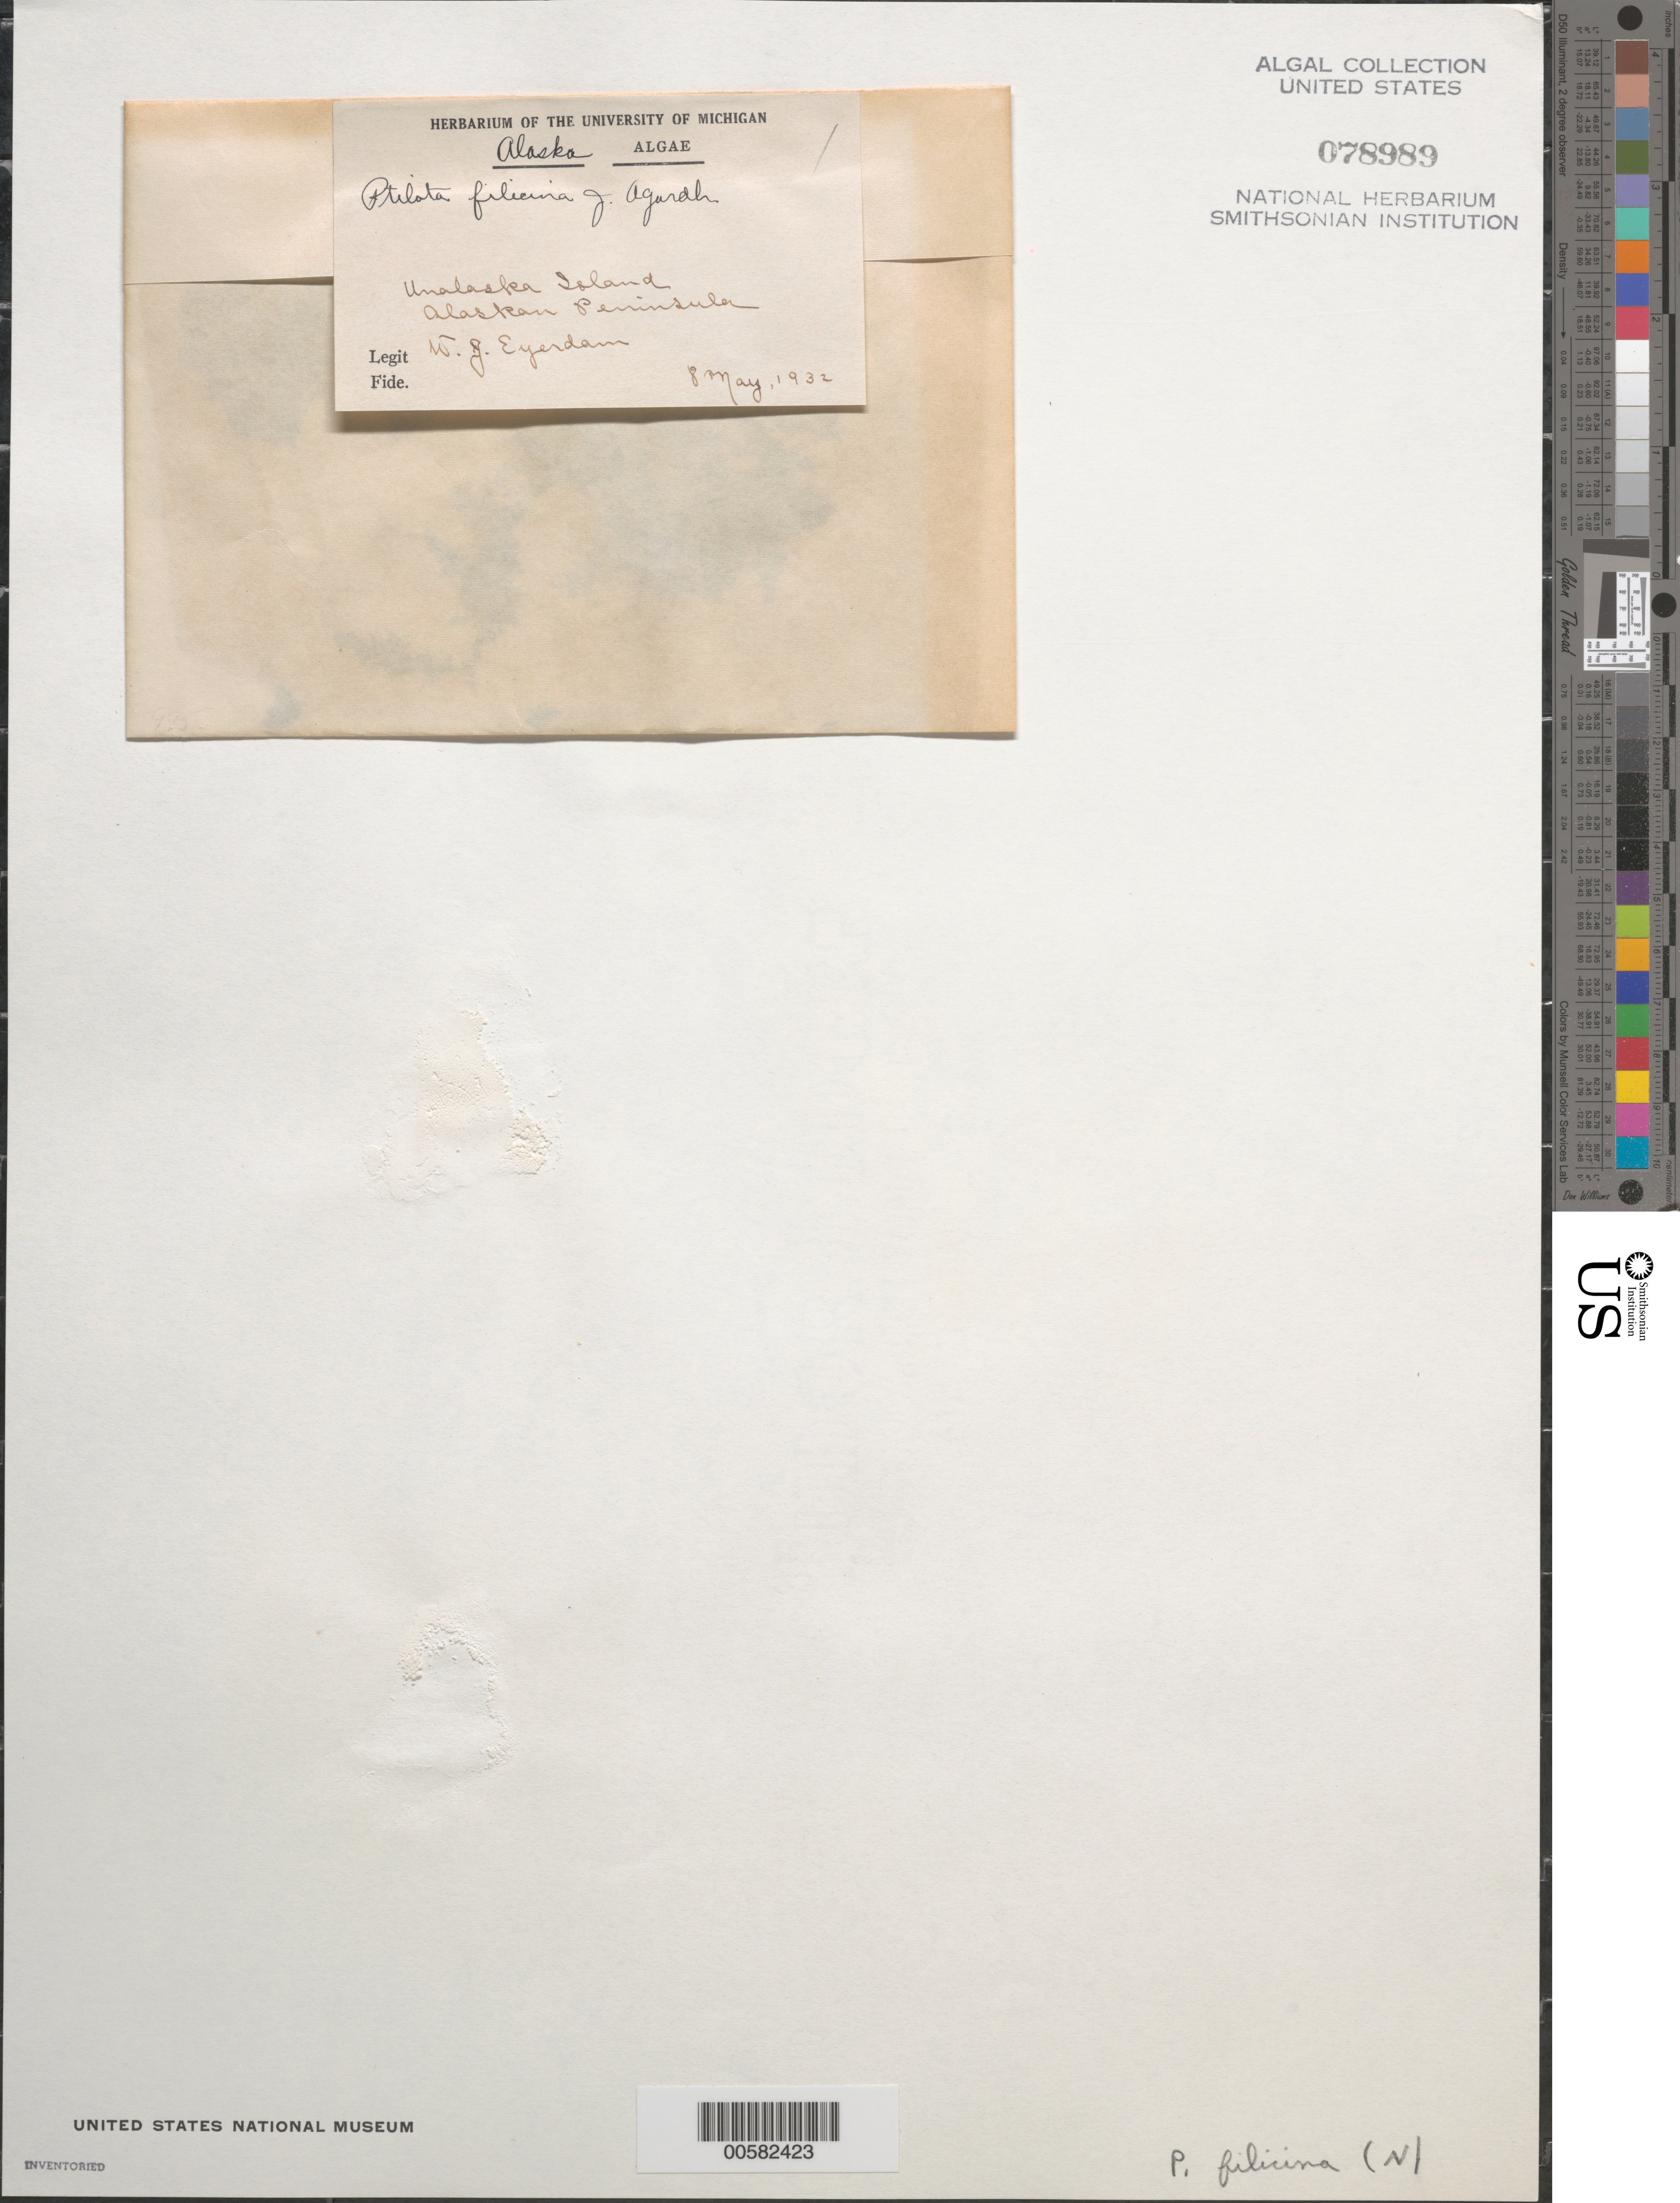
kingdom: Plantae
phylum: Rhodophyta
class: Florideophyceae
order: Ceramiales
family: Wrangeliaceae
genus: Ptilota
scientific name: Ptilota filicina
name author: J. Agardh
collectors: W. J. Eyerdam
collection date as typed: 08 May 1932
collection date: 1932-05-08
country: United States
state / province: Alaska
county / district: Aleutian Islands Division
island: Unalaska Island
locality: Alaska Peninsula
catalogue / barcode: US 78989